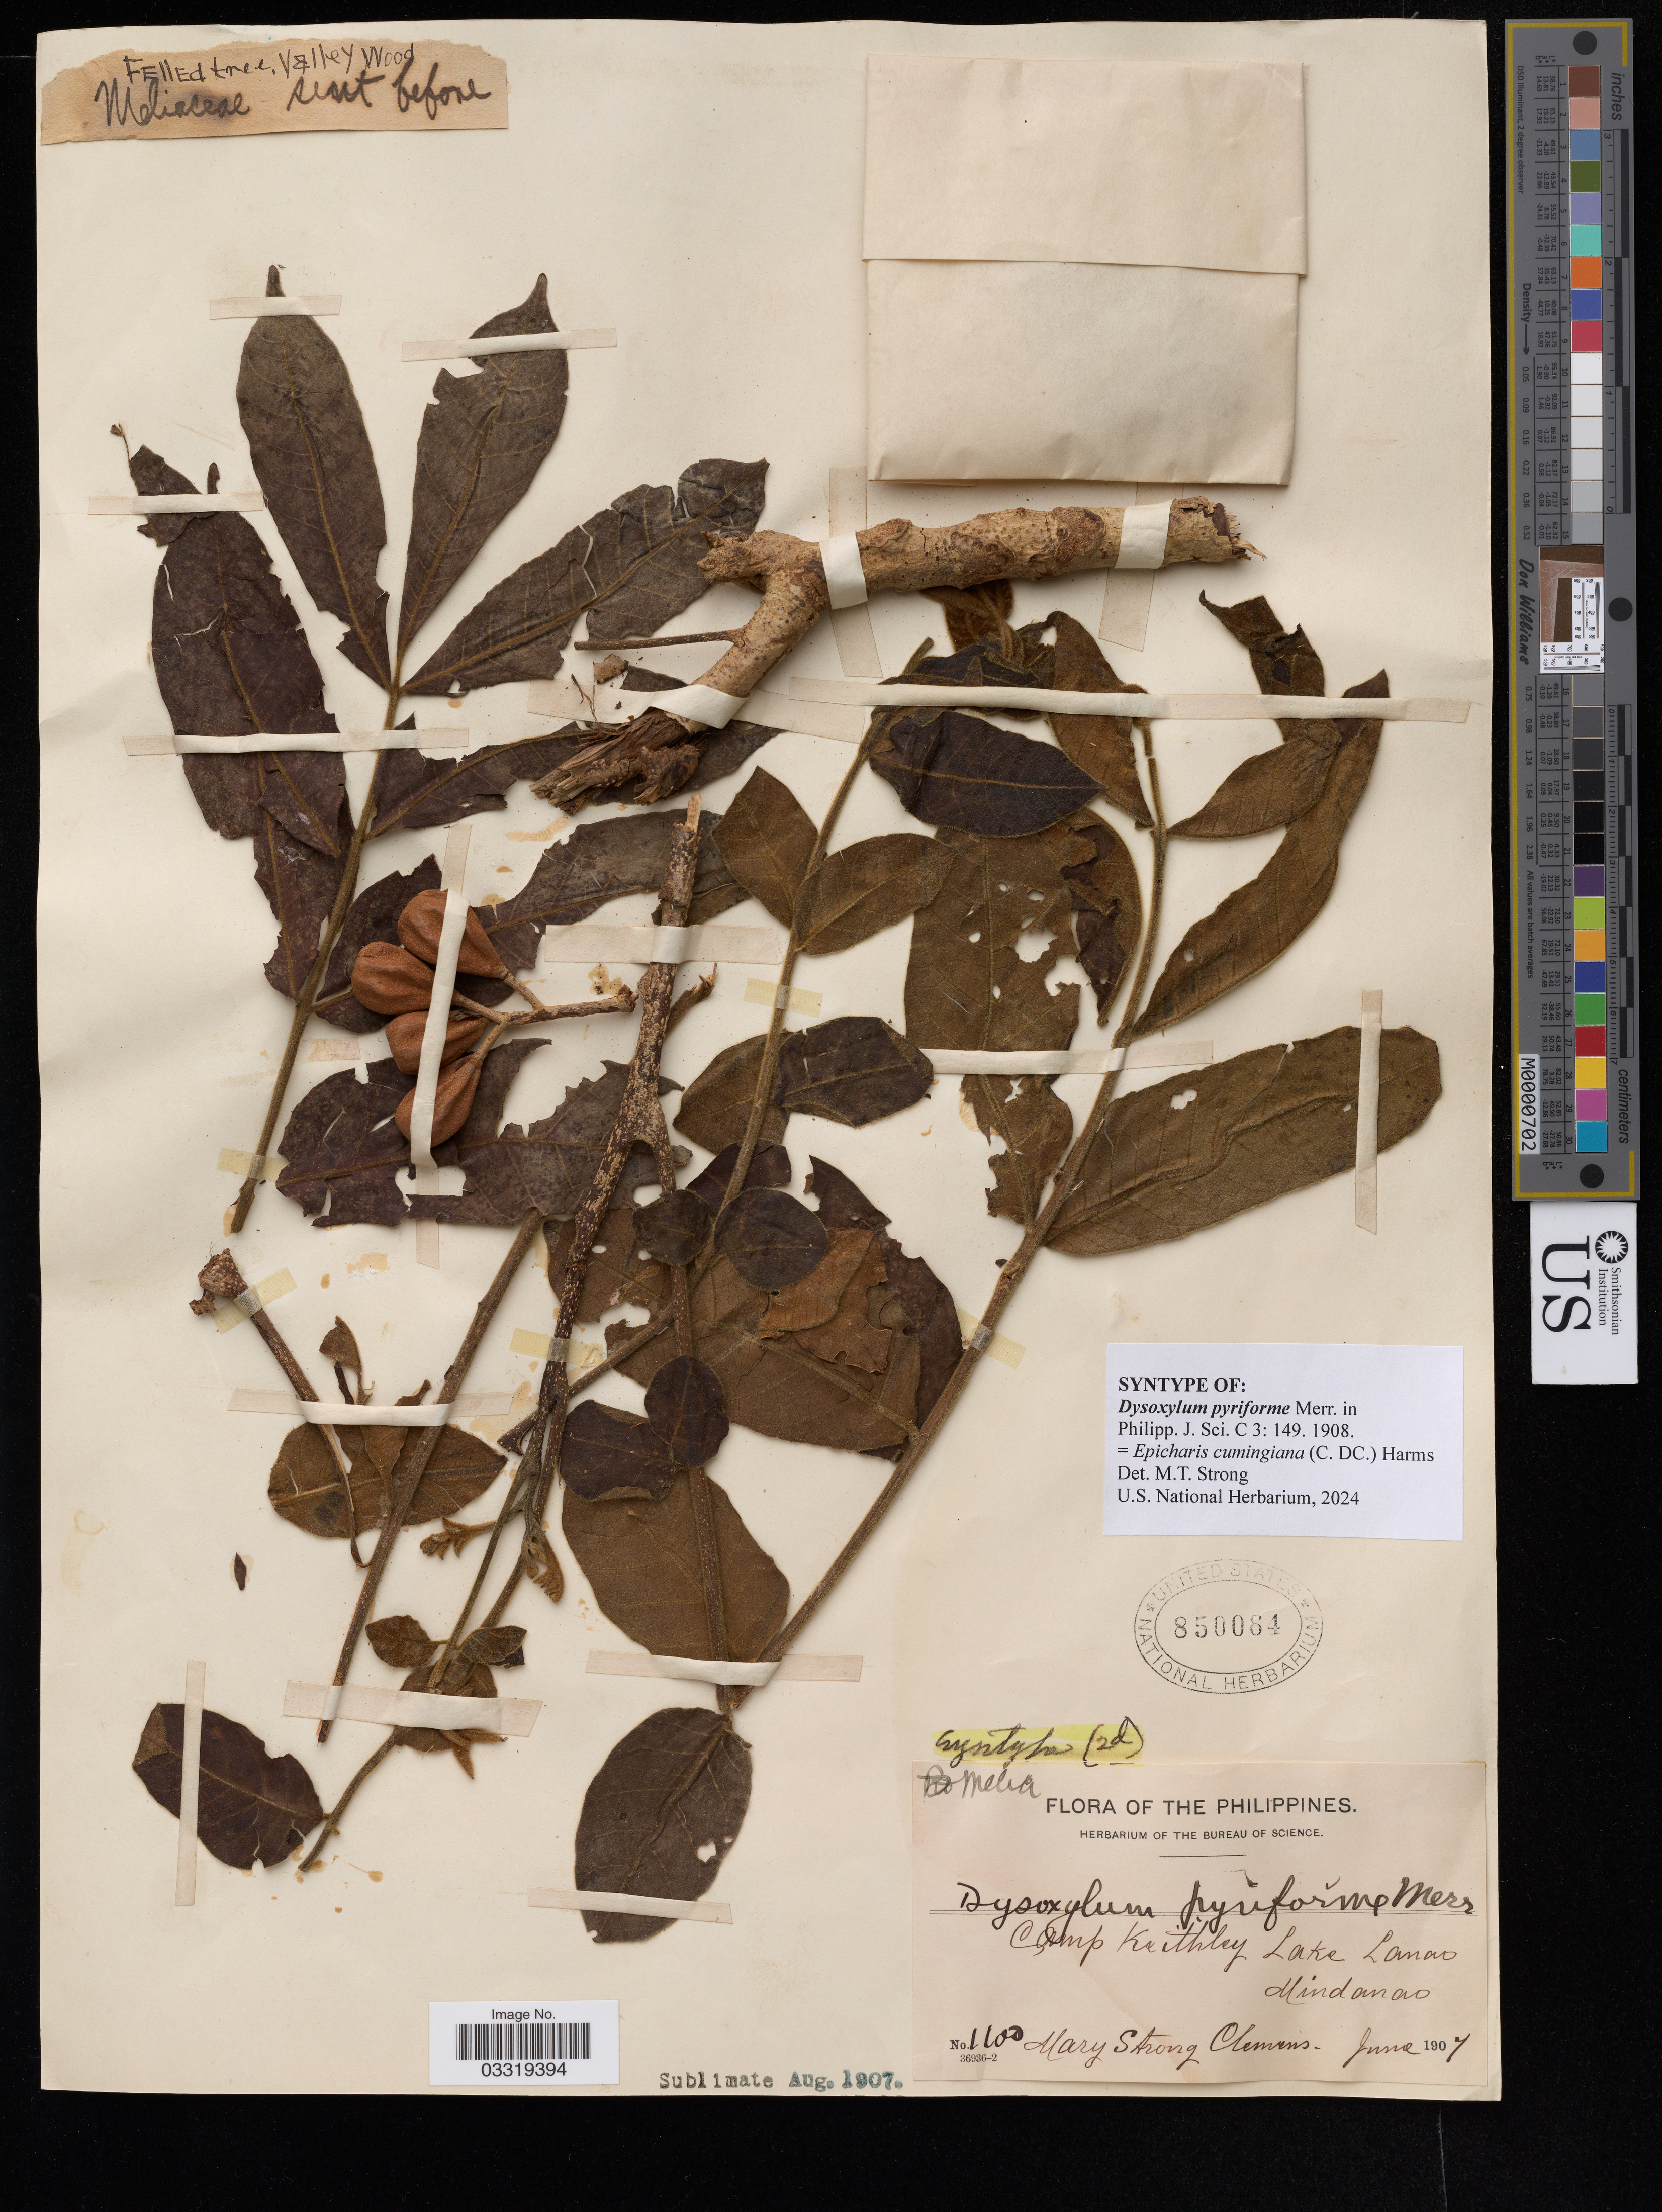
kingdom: Plantae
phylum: Tracheophyta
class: Magnoliopsida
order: Sapindales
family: Meliaceae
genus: Dysoxylum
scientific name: Dysoxylum pyriforme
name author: Merr.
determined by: Strong, Mark T., (BOT), Smithsonian Institution - National Museum of Natural History (UNITED STATES)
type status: Syntype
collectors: M. S. Clemens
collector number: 1100*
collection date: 1907-06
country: Philippines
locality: Camp Keithley, Lake Lanao, Mindanao.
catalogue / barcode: US 850064